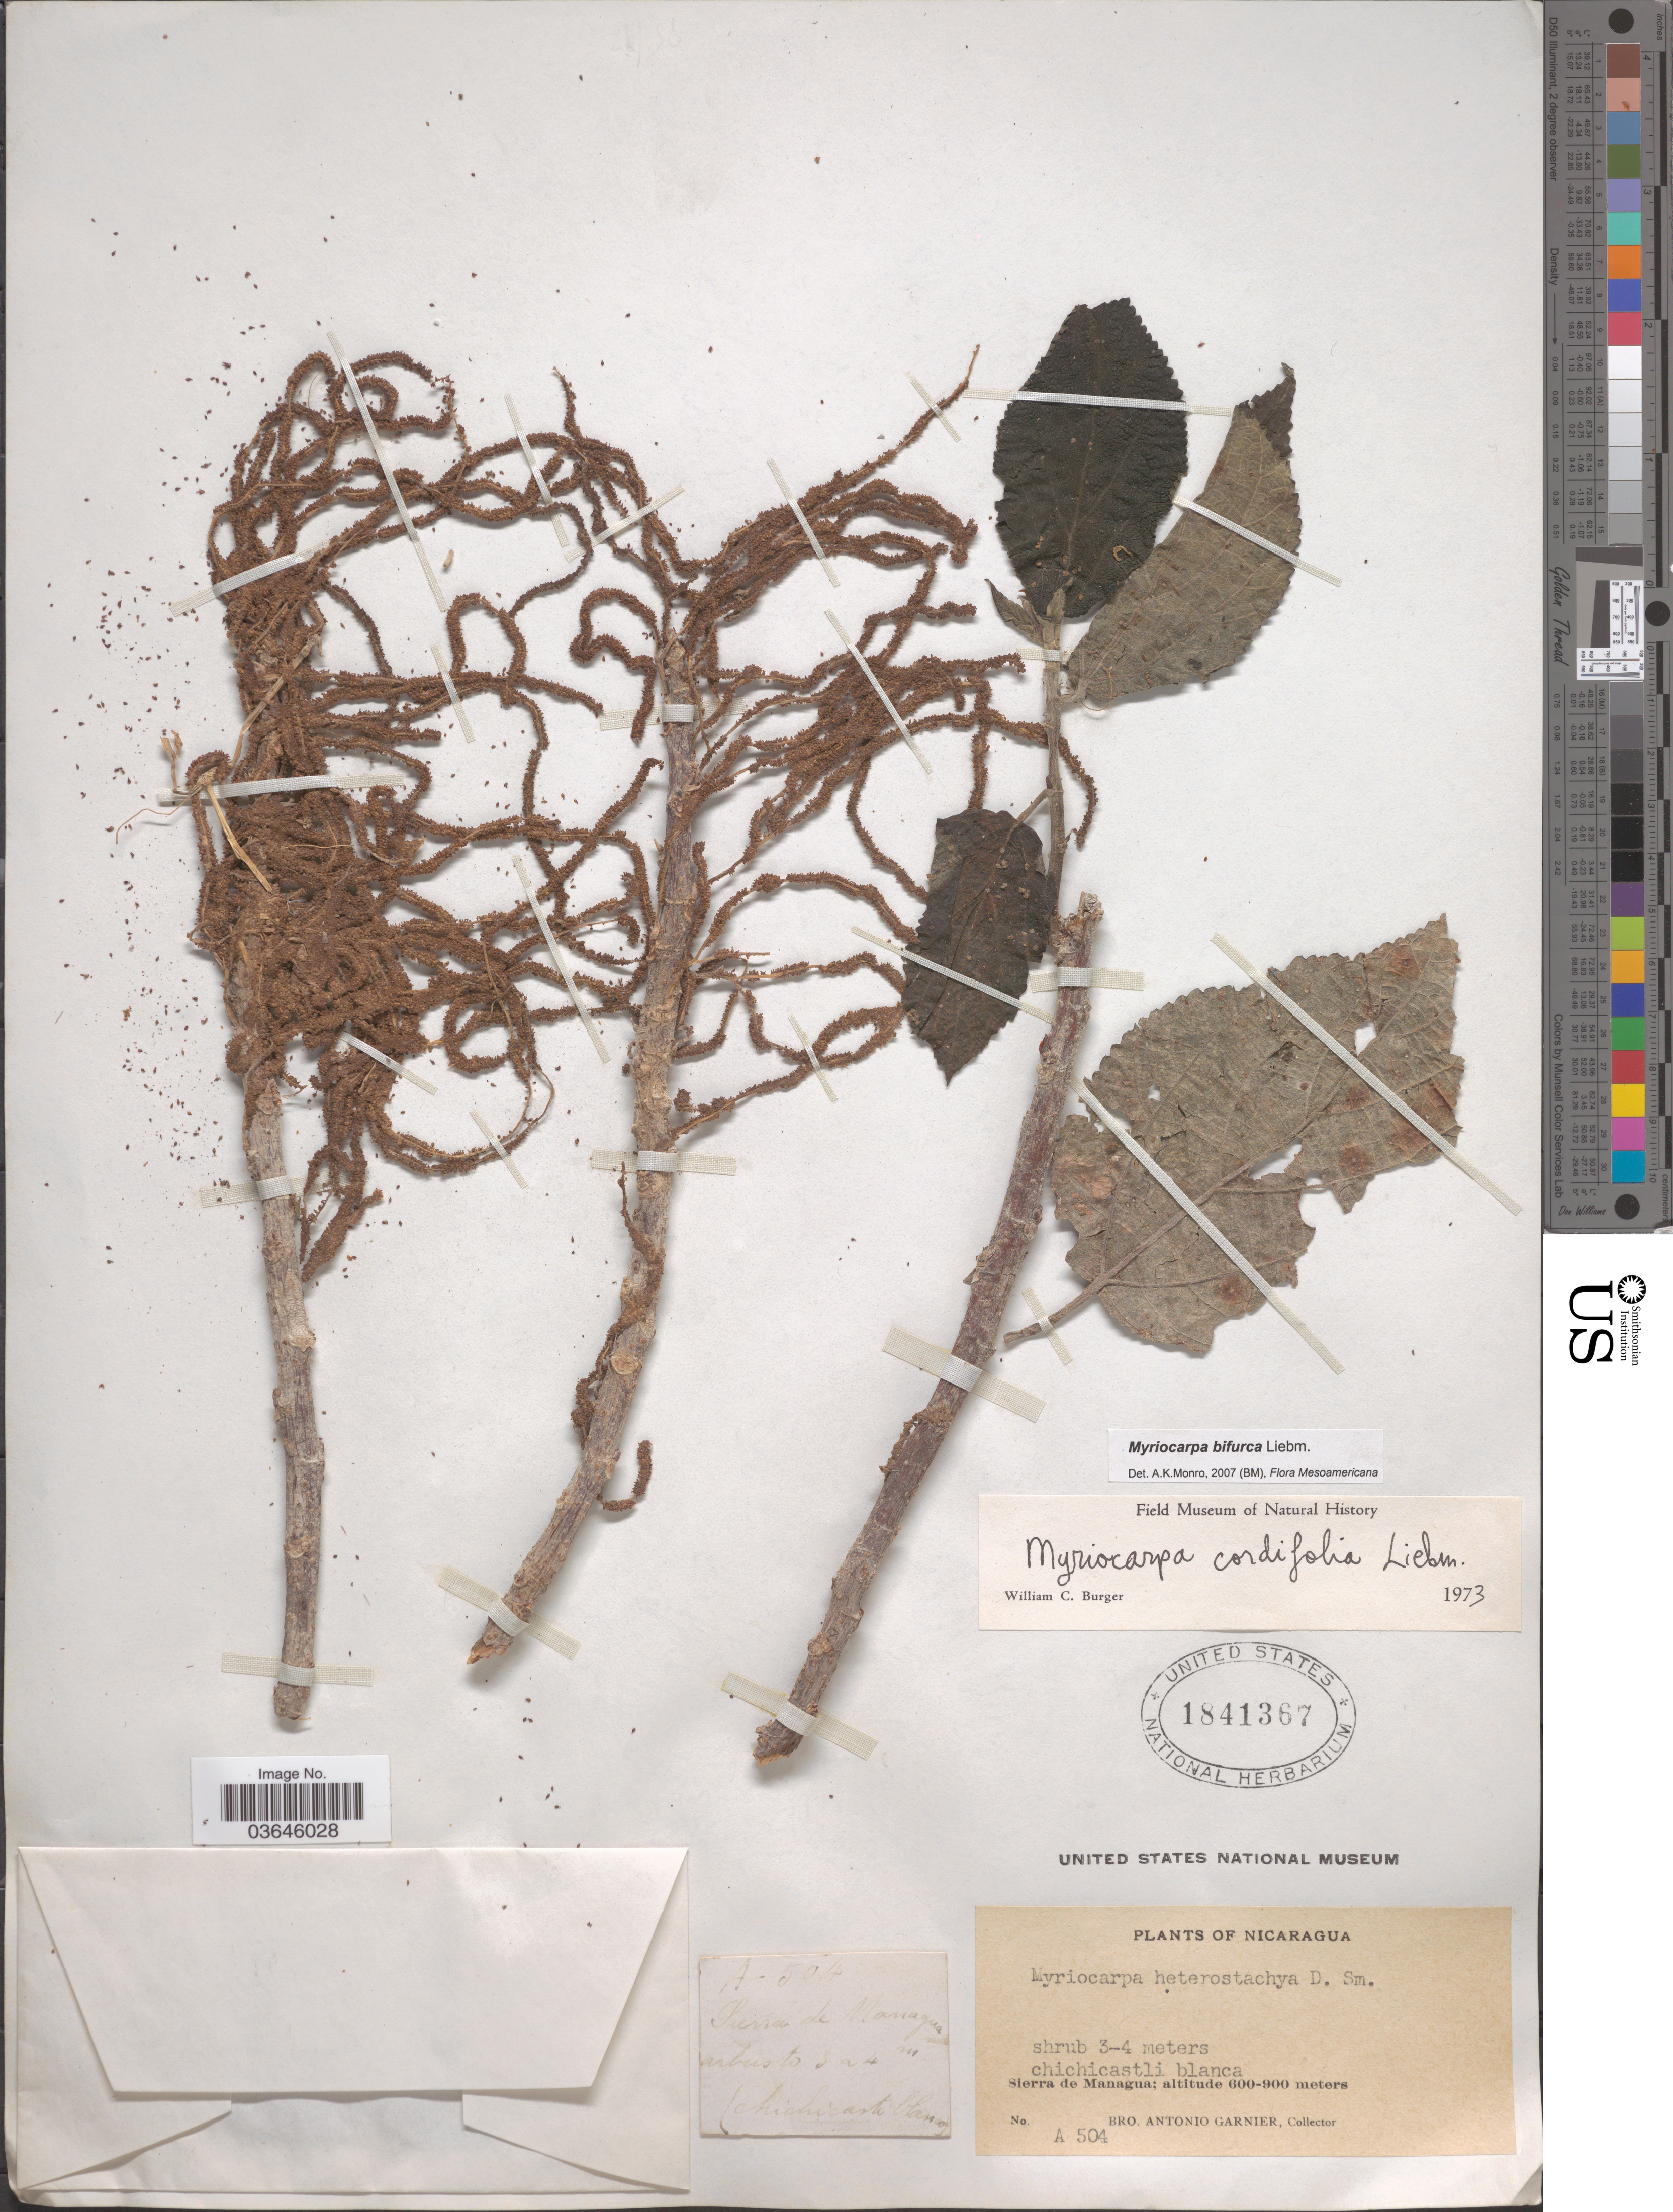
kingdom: Plantae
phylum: Tracheophyta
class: Magnoliopsida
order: Rosales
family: Urticaceae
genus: Myriocarpa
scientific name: Myriocarpa bifurca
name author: Liebm.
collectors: Bro. A. Garnier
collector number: A504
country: Nicaragua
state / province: Managua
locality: Sierra de Managua.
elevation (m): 600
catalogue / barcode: US 1841367